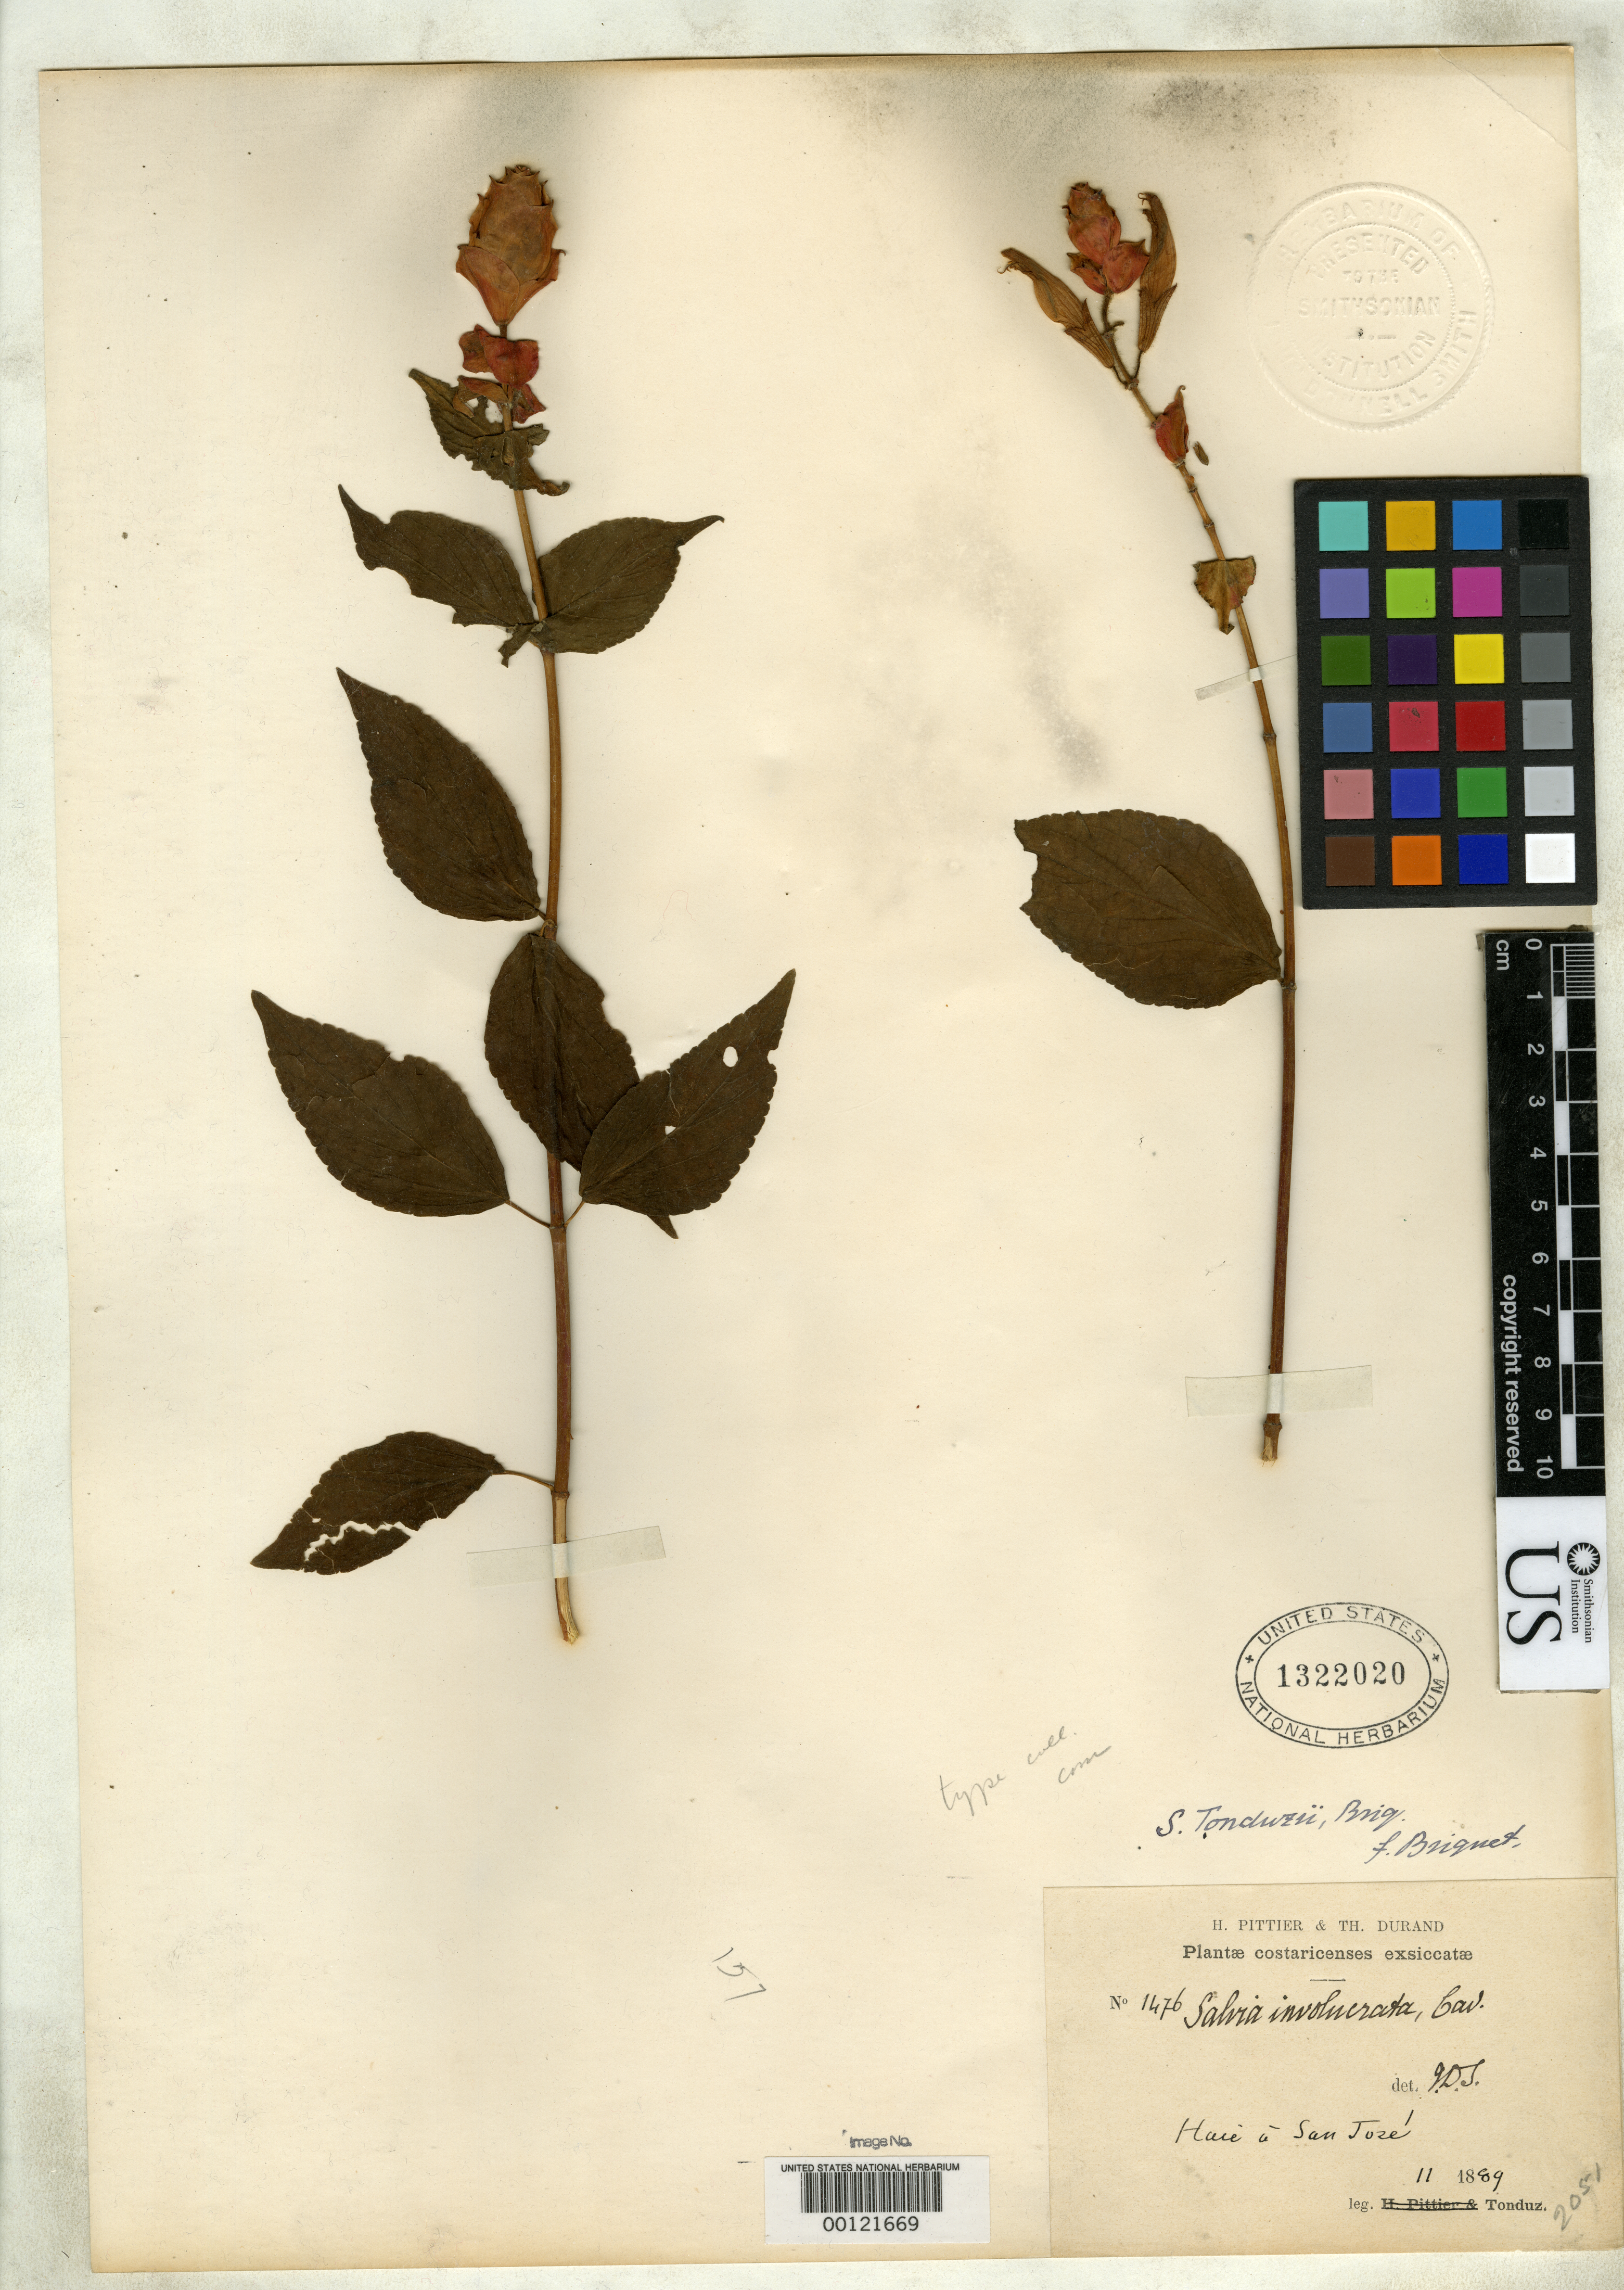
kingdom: Plantae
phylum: Tracheophyta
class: Magnoliopsida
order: Lamiales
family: Lamiaceae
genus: Salvia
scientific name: Salvia tonduzii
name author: Tonduz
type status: Isotype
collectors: A. Tonduz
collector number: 1476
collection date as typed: Nov 1889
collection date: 1889-11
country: Costa Rica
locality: San Jose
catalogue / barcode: US 1322020